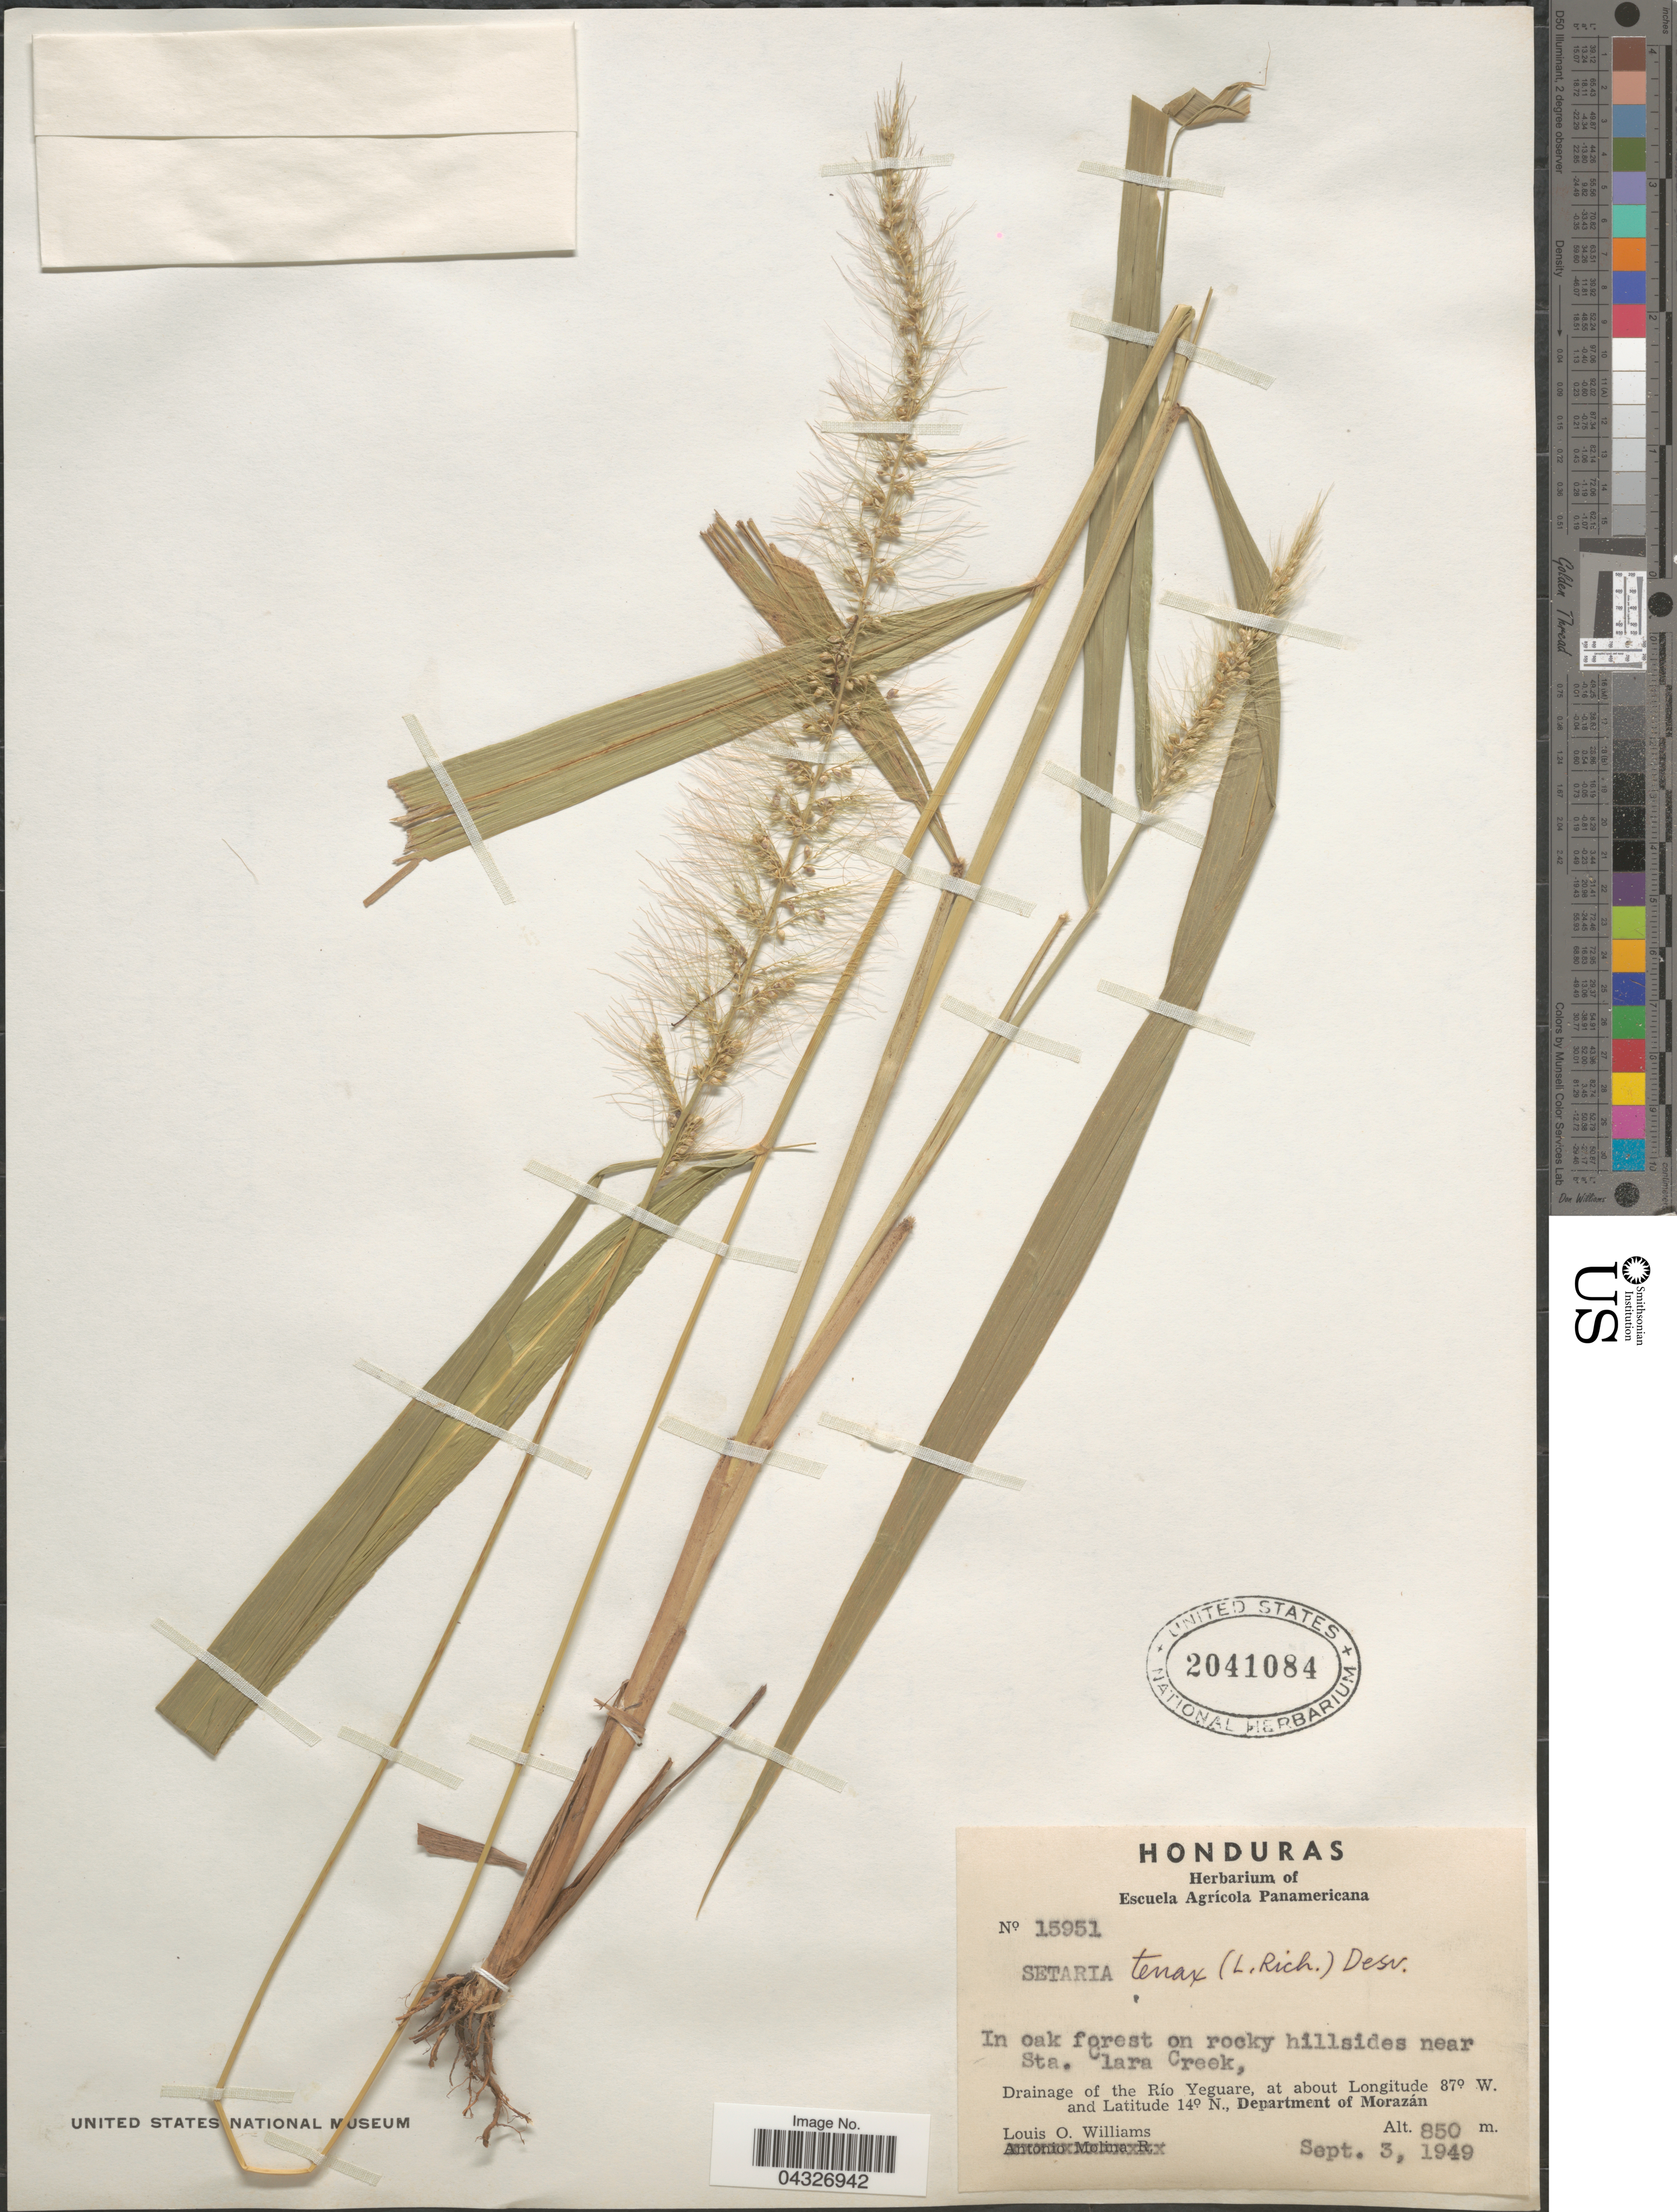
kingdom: Plantae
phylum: Tracheophyta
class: Liliopsida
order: Poales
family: Poaceae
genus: Setaria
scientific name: Setaria tenax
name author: (Rich.) Desv.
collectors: L. O. Williams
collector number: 15951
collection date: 1949-09-03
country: Honduras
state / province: Fco. Morazán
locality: In oak forest on rocky hillsides near Sta. Clara Creek, Drainage of the Río Yeguare, Department of Morazán.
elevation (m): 850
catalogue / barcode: US 2041084